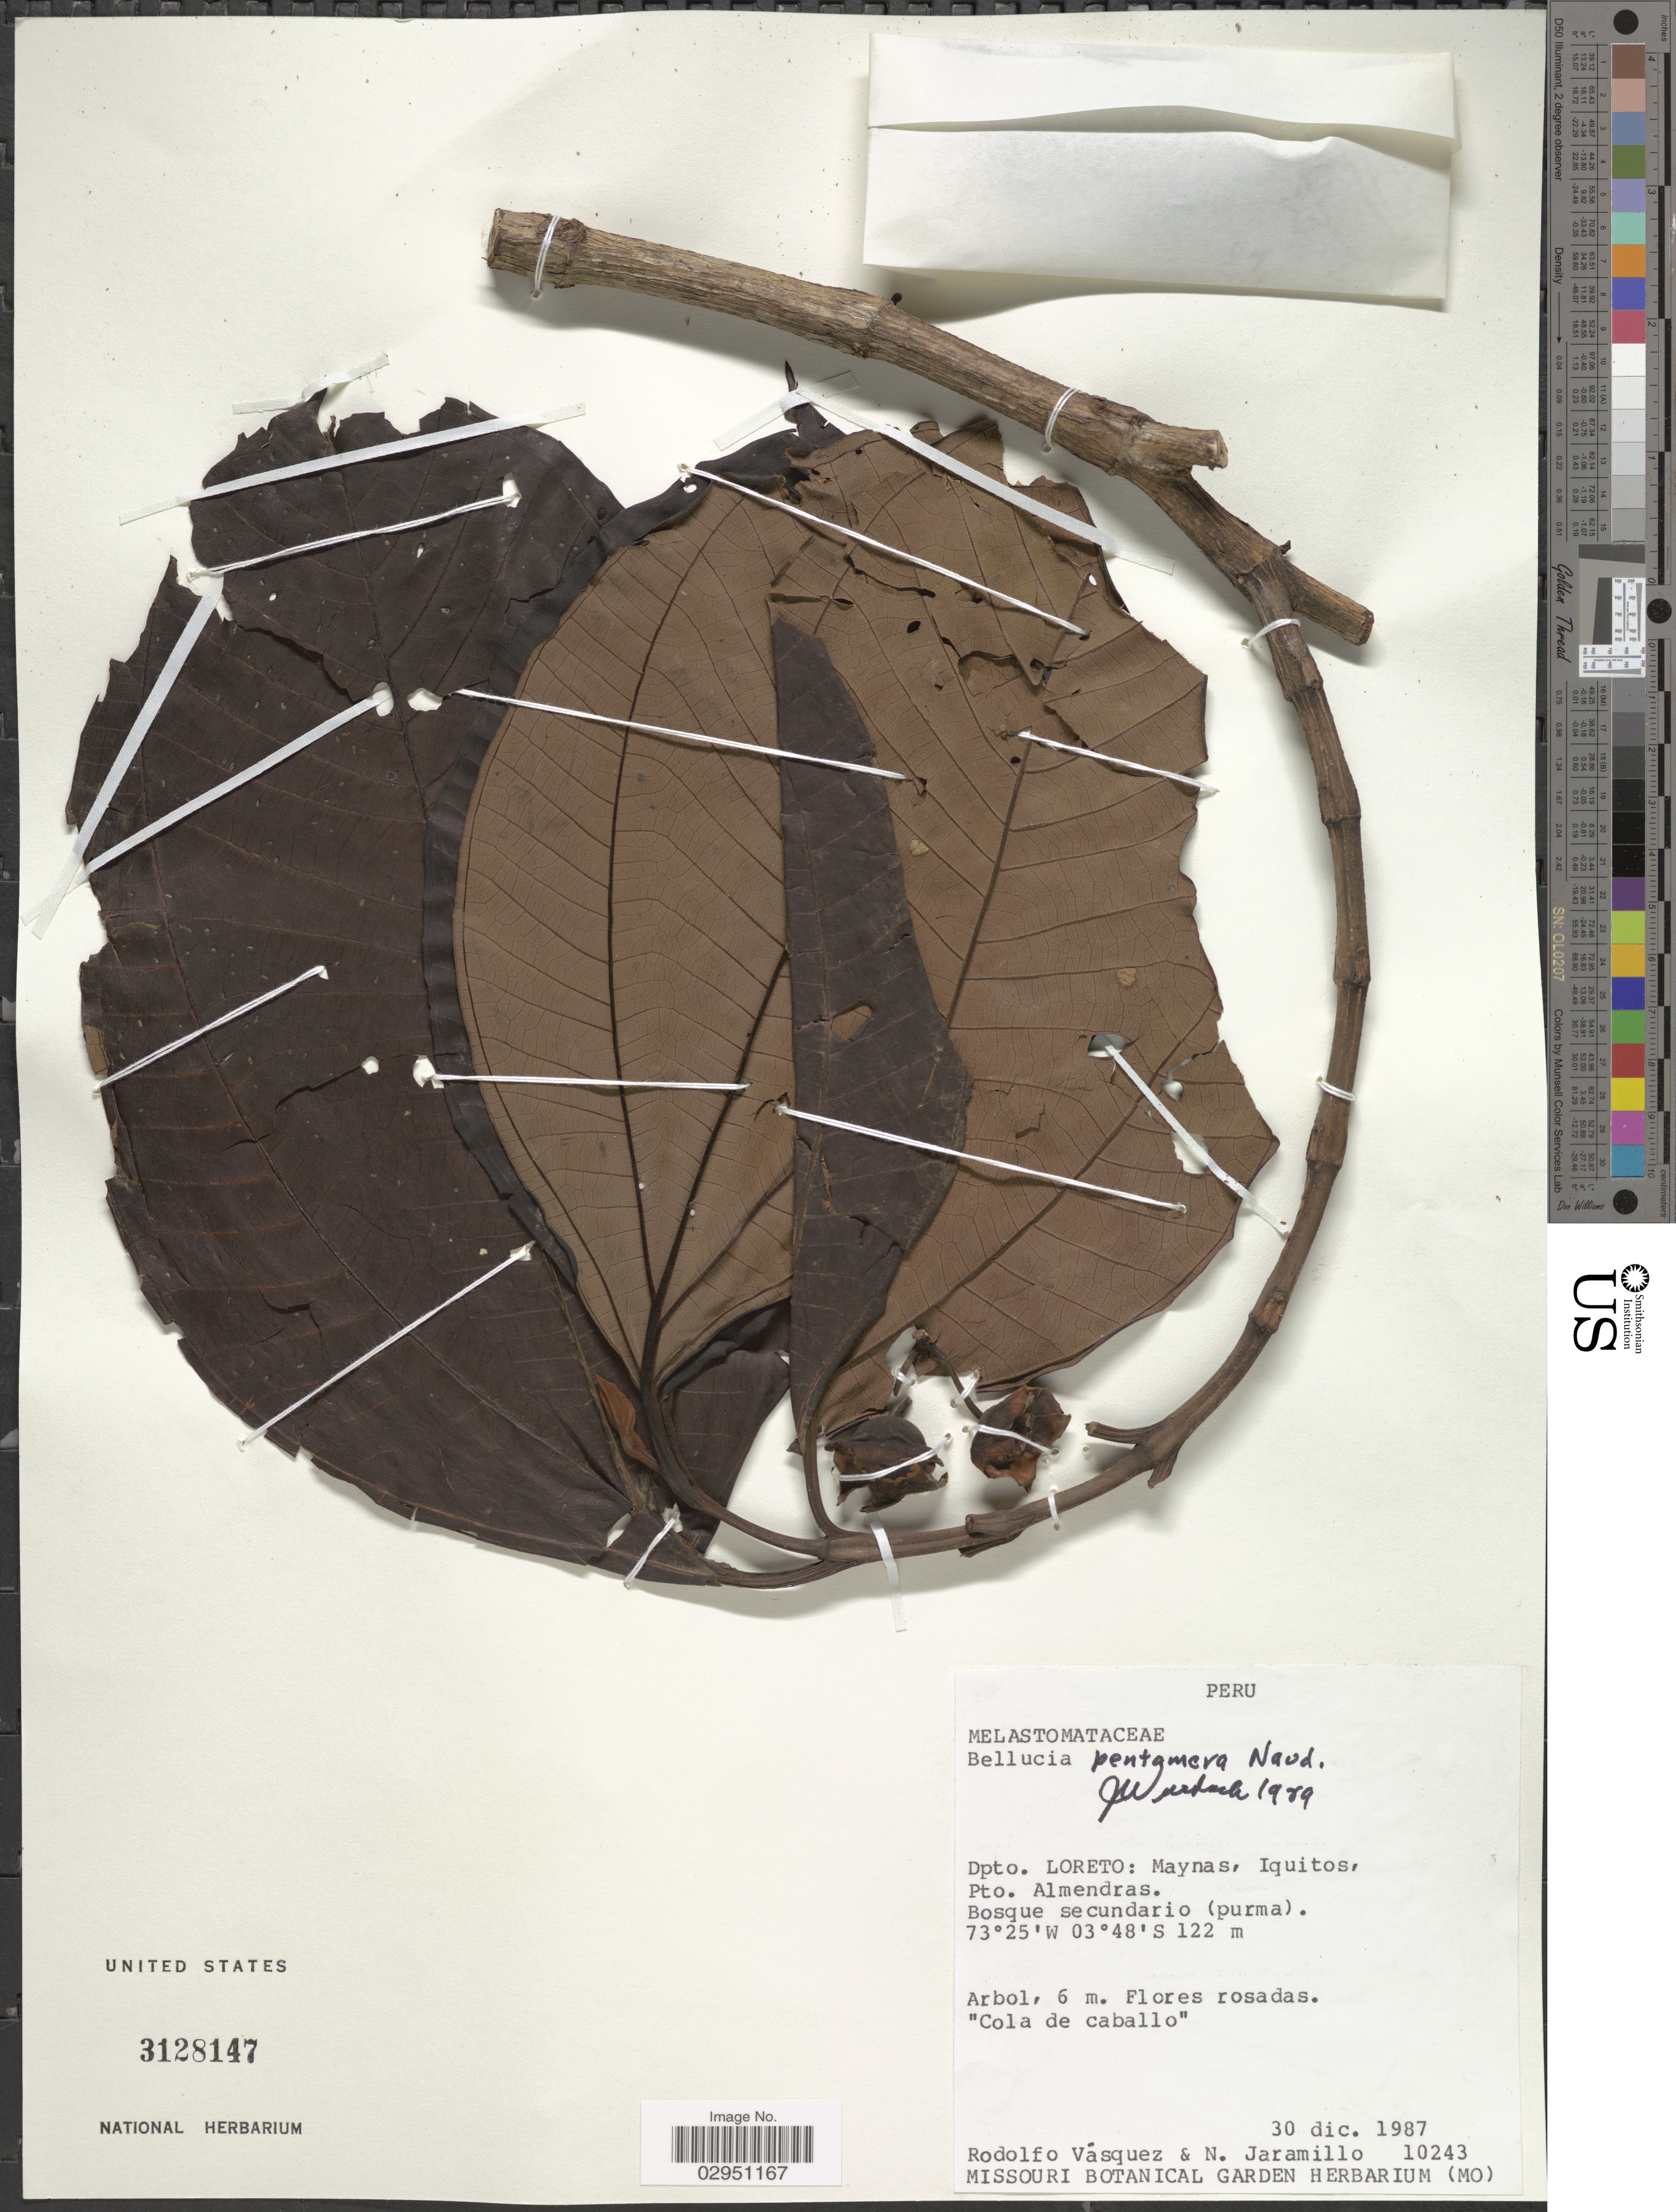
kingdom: Plantae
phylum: Tracheophyta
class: Magnoliopsida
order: Myrtales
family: Melastomataceae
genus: Bellucia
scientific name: Bellucia pentamera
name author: Naudin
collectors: R. Vásquez & N. Jaramillo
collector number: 10243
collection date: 1987-12-30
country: Peru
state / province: Loreto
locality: Dpt. Loreto: Maynas, Iquitos, Pto. Almendras.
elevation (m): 122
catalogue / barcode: US 3128147